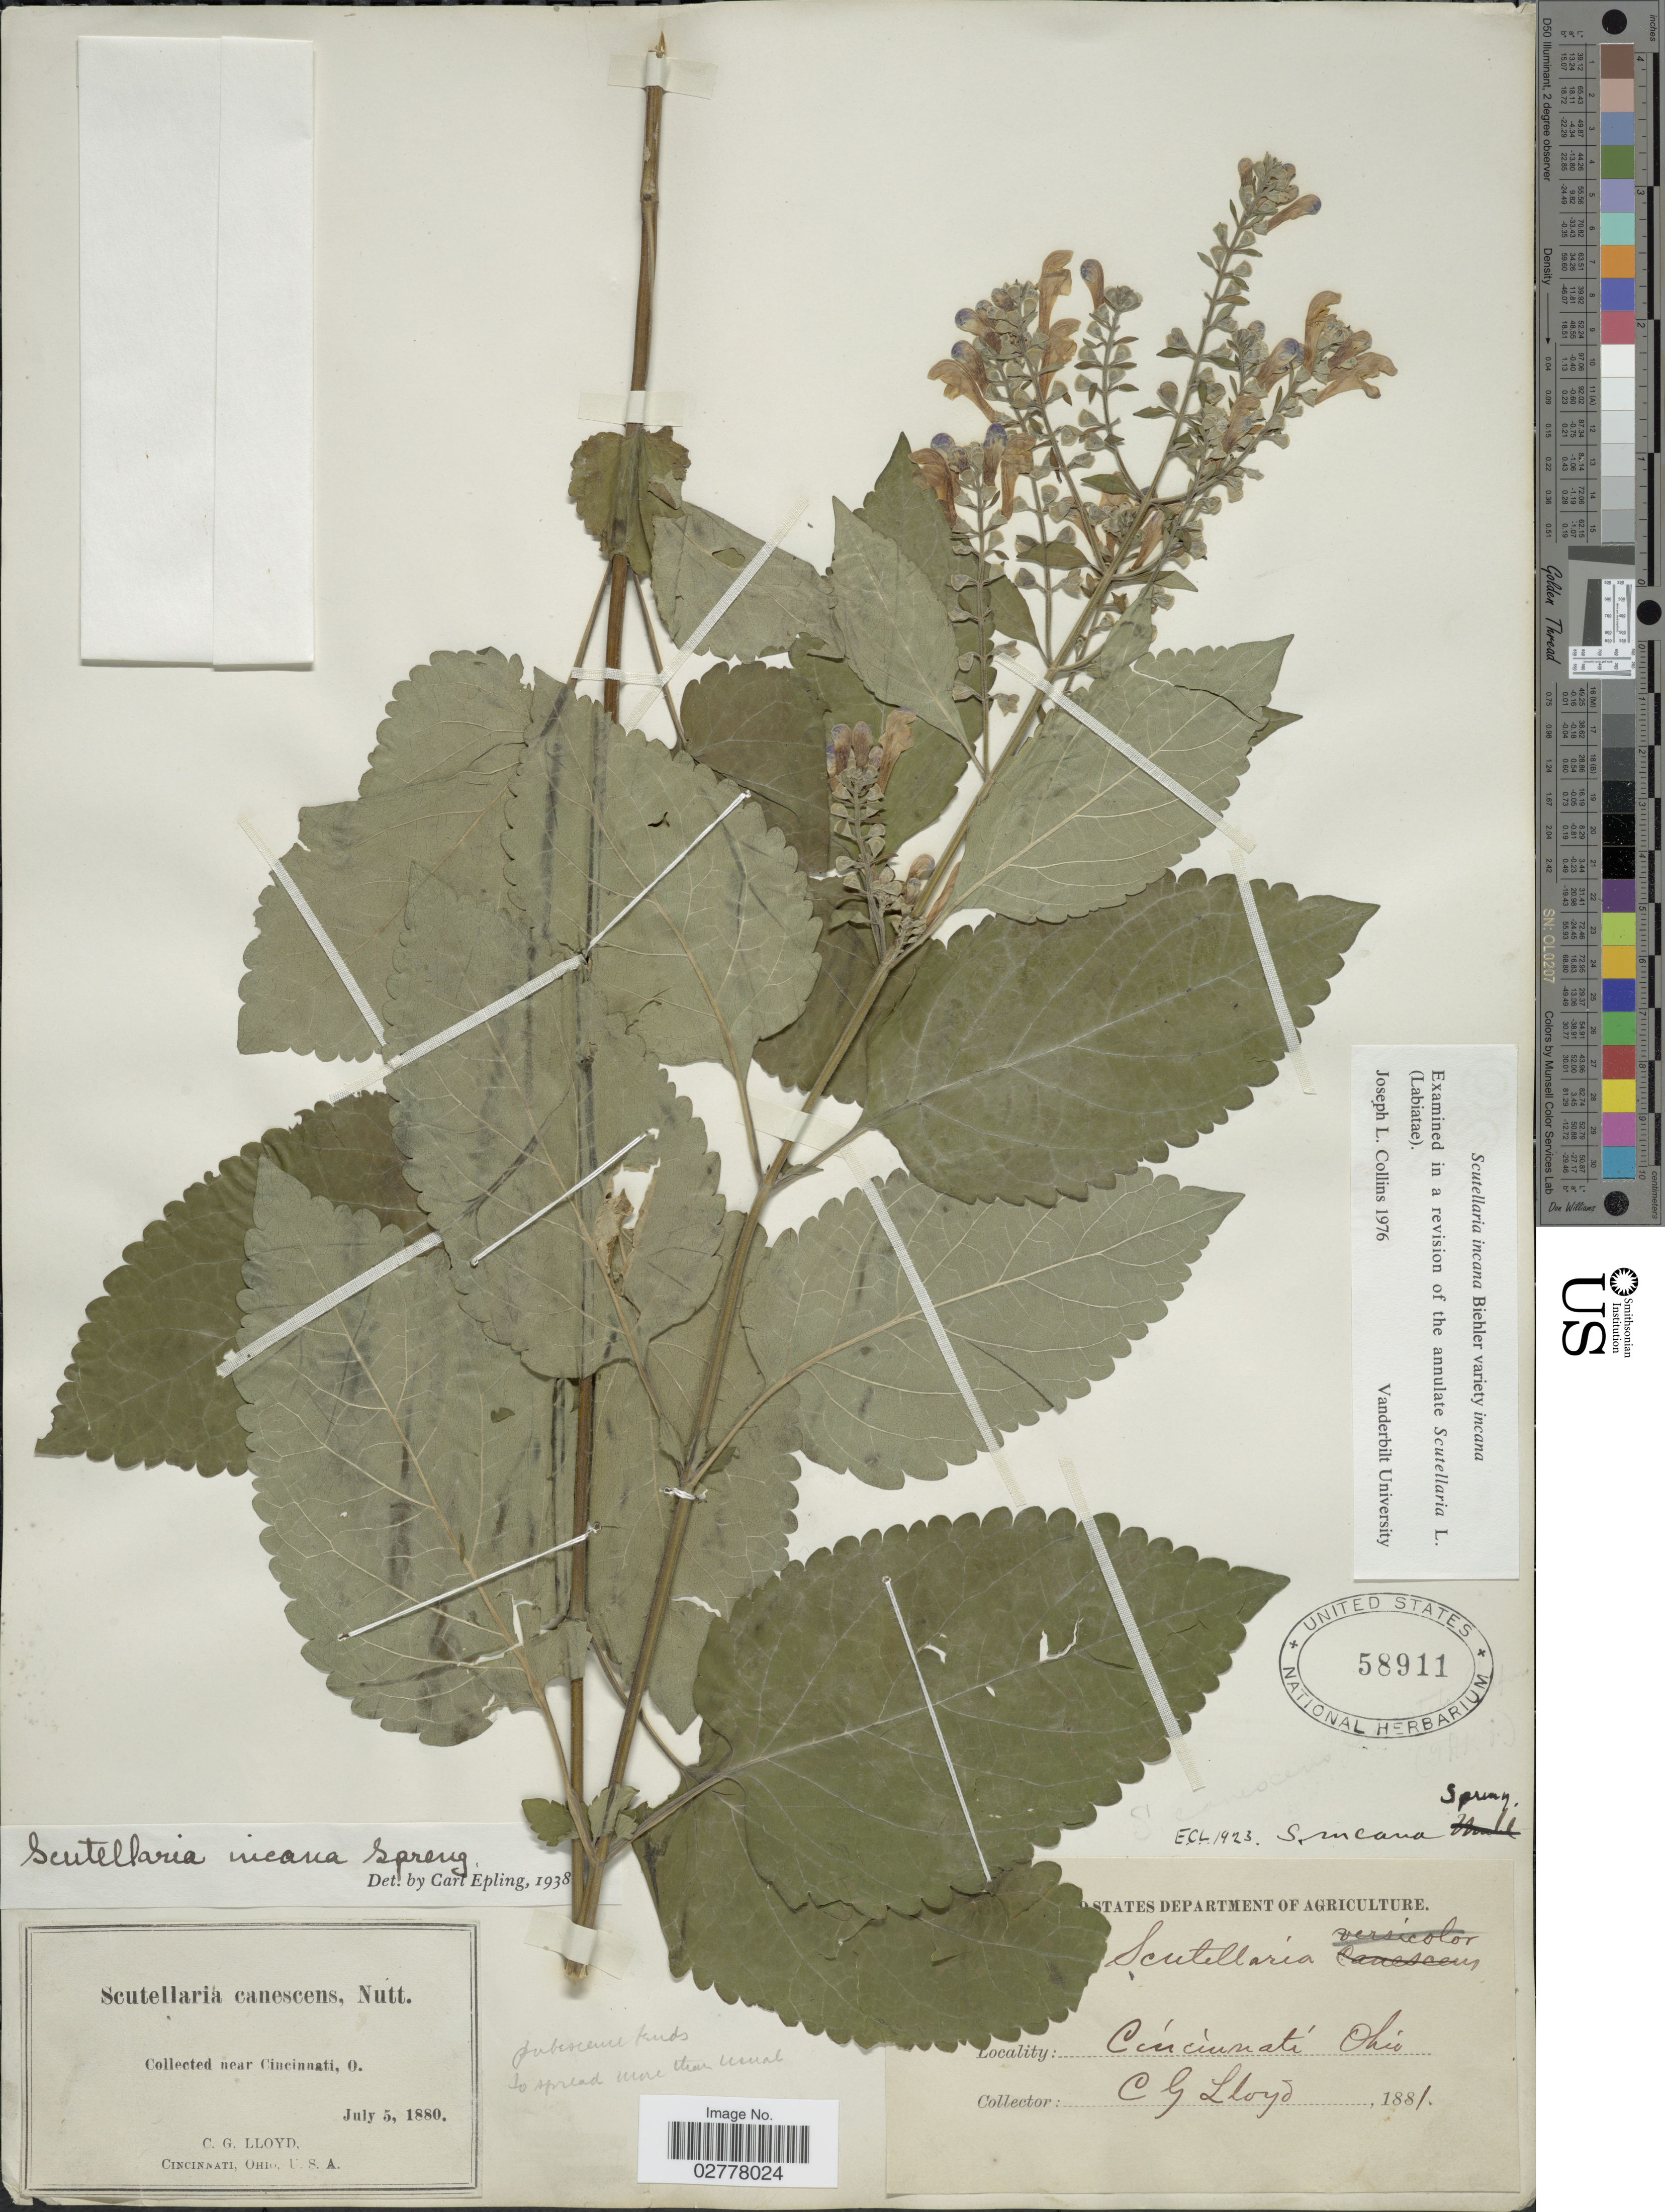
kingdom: Plantae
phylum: Tracheophyta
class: Magnoliopsida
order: Lamiales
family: Lamiaceae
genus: Scutellaria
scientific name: Scutellaria incana var. incana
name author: Biehler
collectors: C. G. Lloyd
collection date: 1880-07-05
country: United States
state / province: Ohio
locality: Near Cincinnati.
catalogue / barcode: US 58911